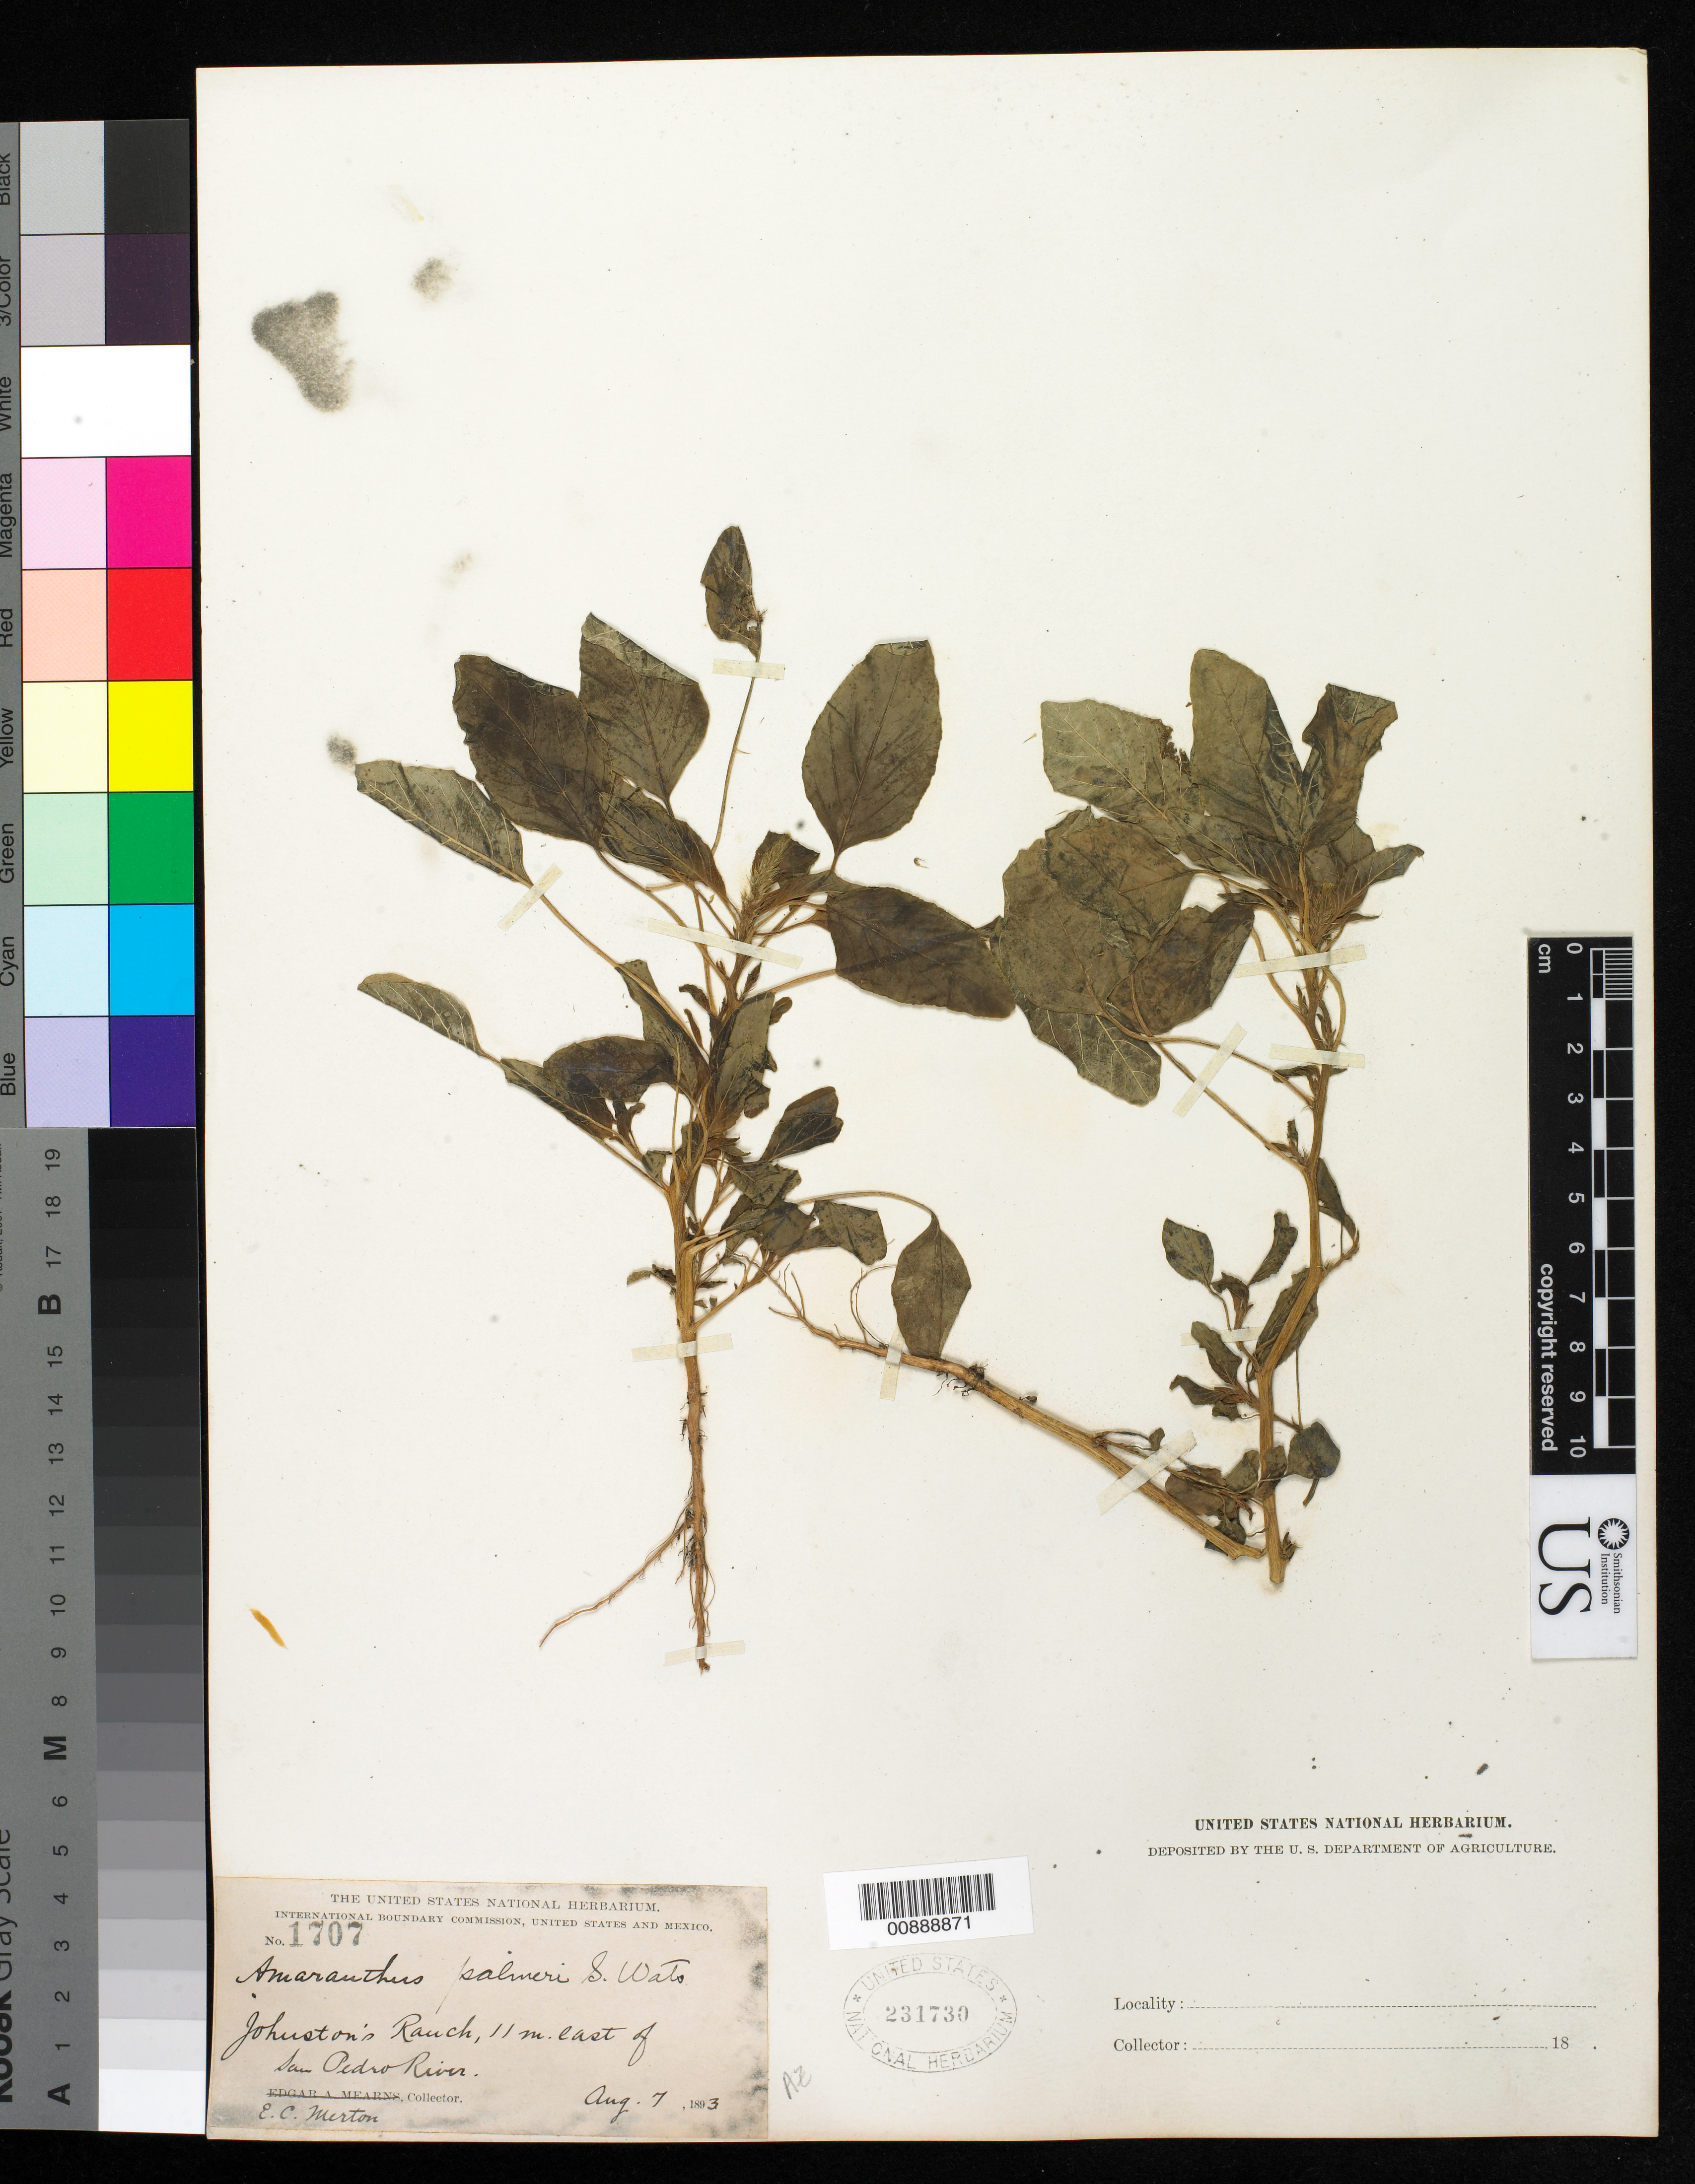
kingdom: Plantae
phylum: Tracheophyta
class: Magnoliopsida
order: Caryophyllales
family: Amaranthaceae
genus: Amaranthus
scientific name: Amaranthus palmeri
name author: S. Watson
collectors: E. Merton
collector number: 1707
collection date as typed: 07 Aug 1893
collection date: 1893-08-07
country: United States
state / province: Arizona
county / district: Cochise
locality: Johnston's Ranch, 11 mi. E of San Pedro River.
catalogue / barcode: US 231730